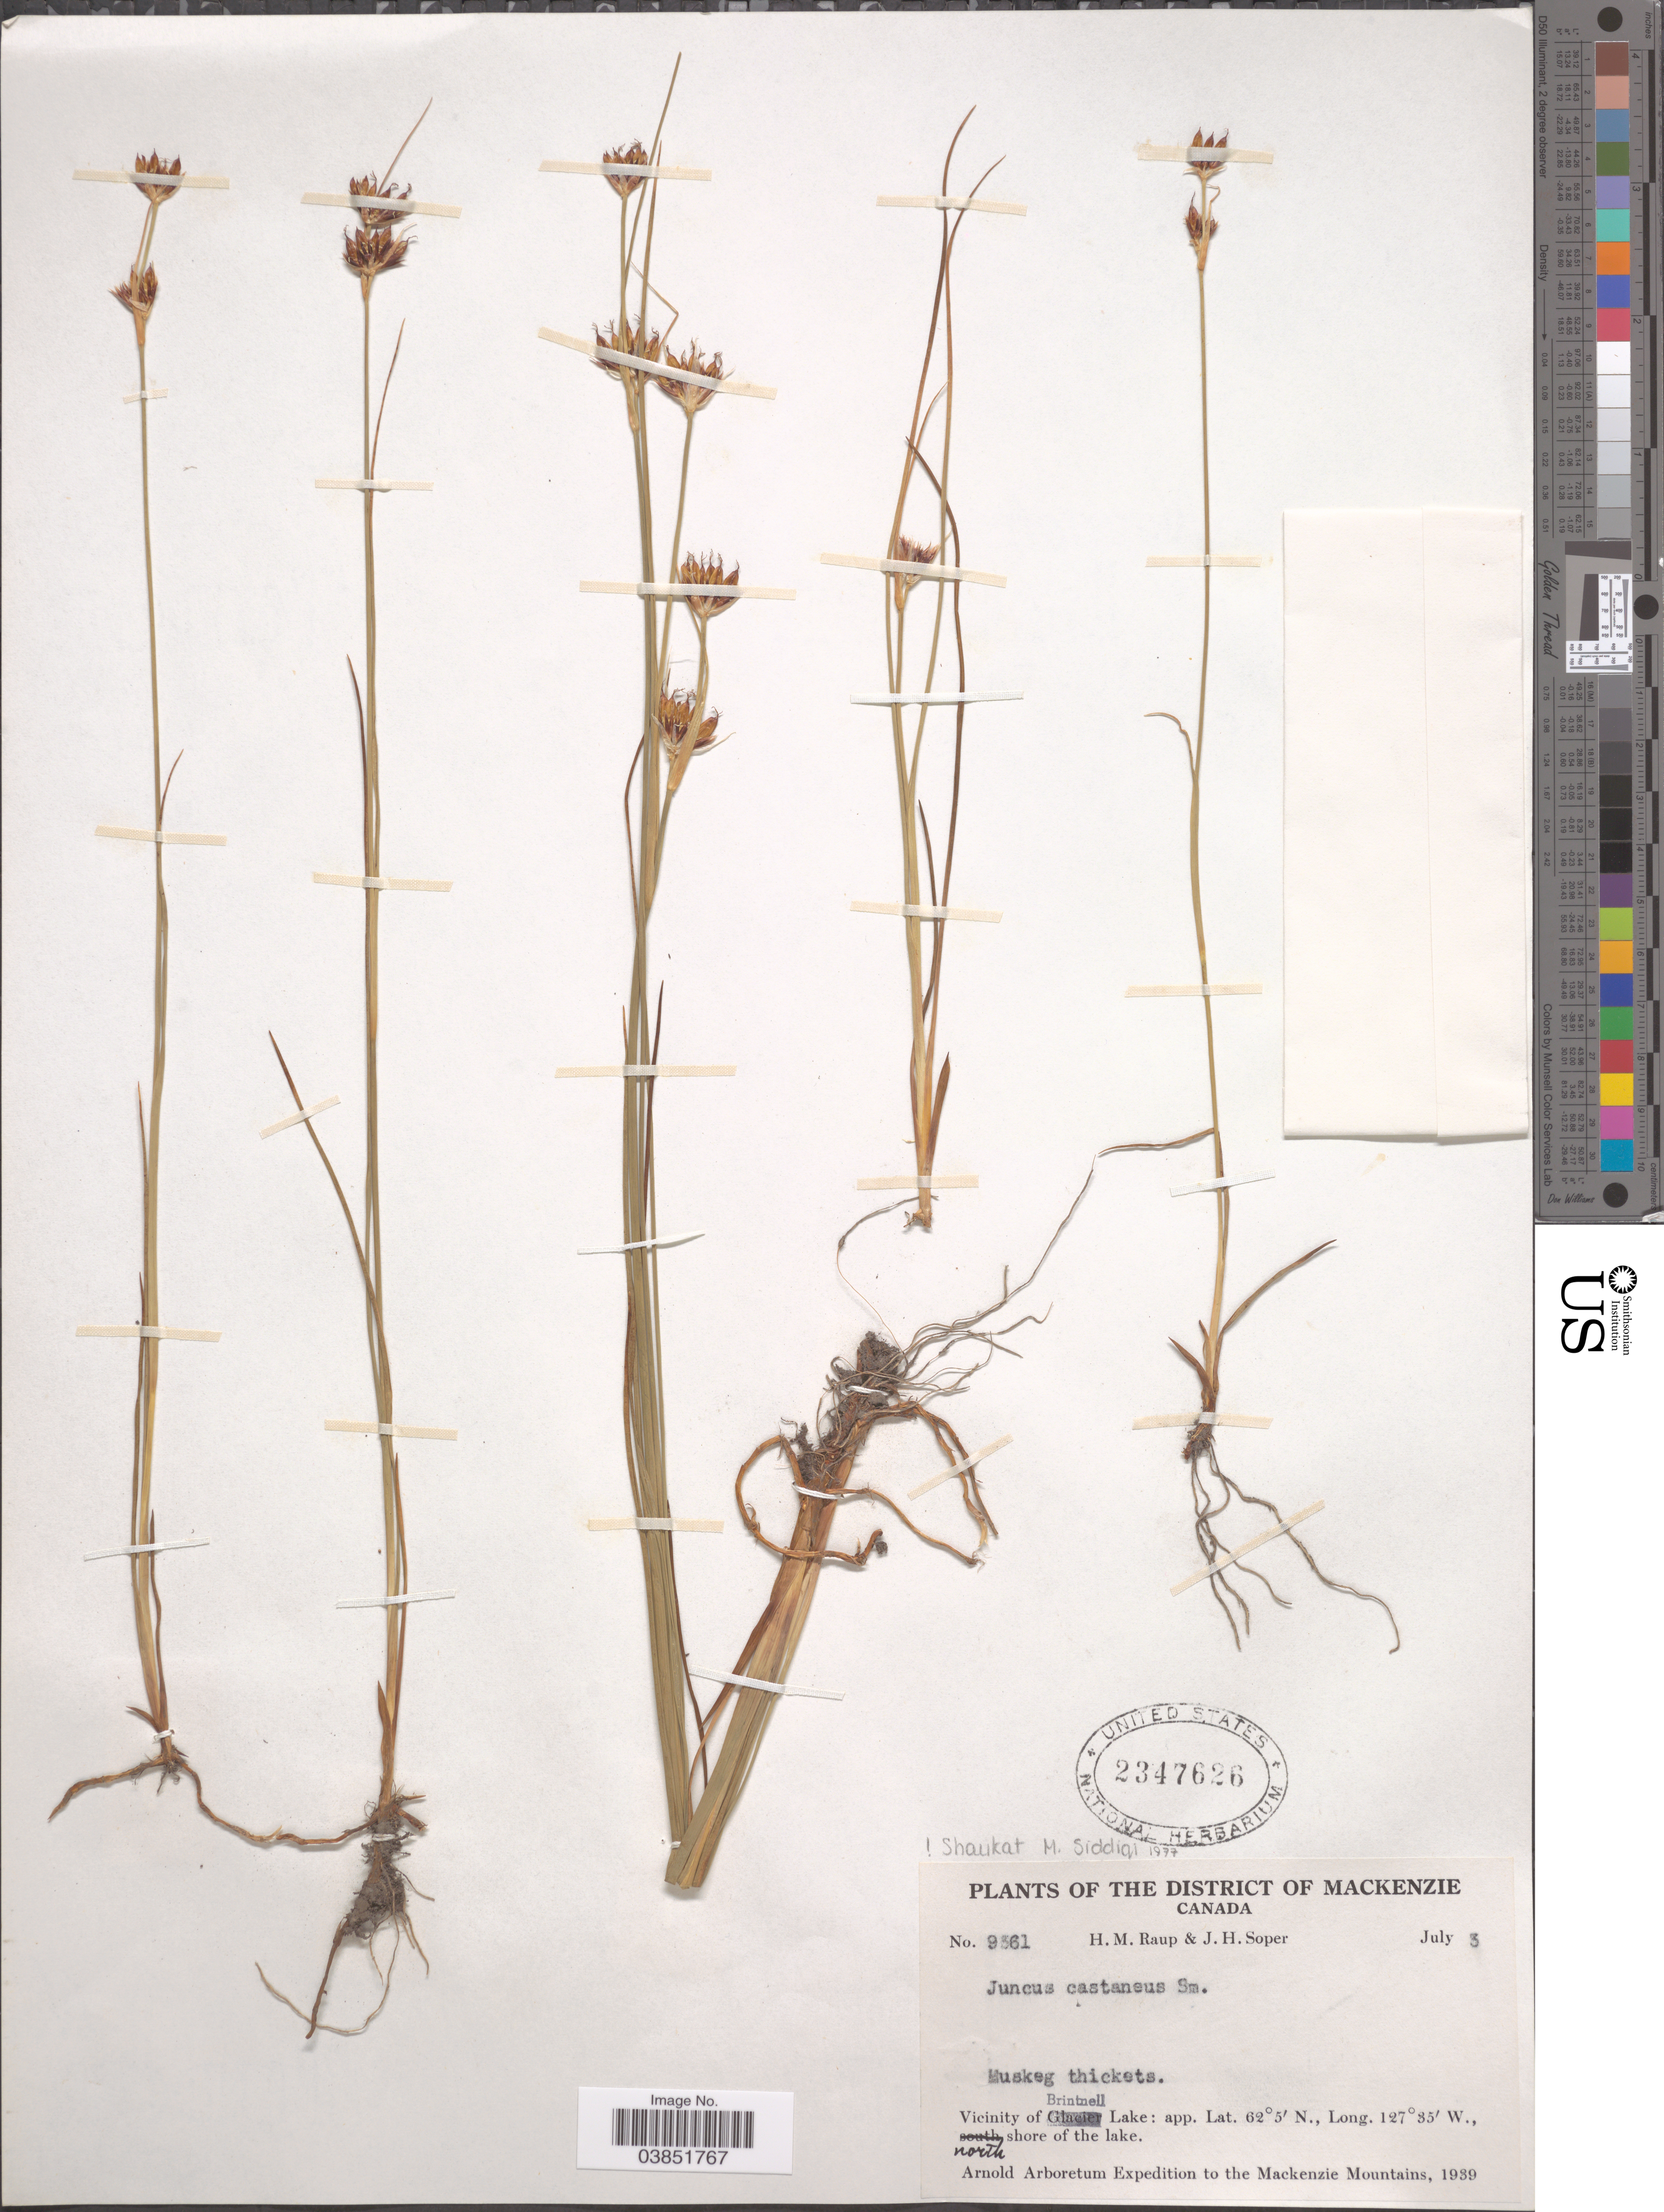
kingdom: Plantae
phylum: Tracheophyta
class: Liliopsida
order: Poales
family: Juncaceae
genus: Juncus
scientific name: Juncus castaneus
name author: Sm.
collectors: H. Raup & J. H. Soper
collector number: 9361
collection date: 1939-07-03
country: Canada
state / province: Northwest Territories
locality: The District of Mackenzie. Vicinity of Brintnell Lake; north shore of the lake. The Mackenzie Mountains.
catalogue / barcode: US 2347626